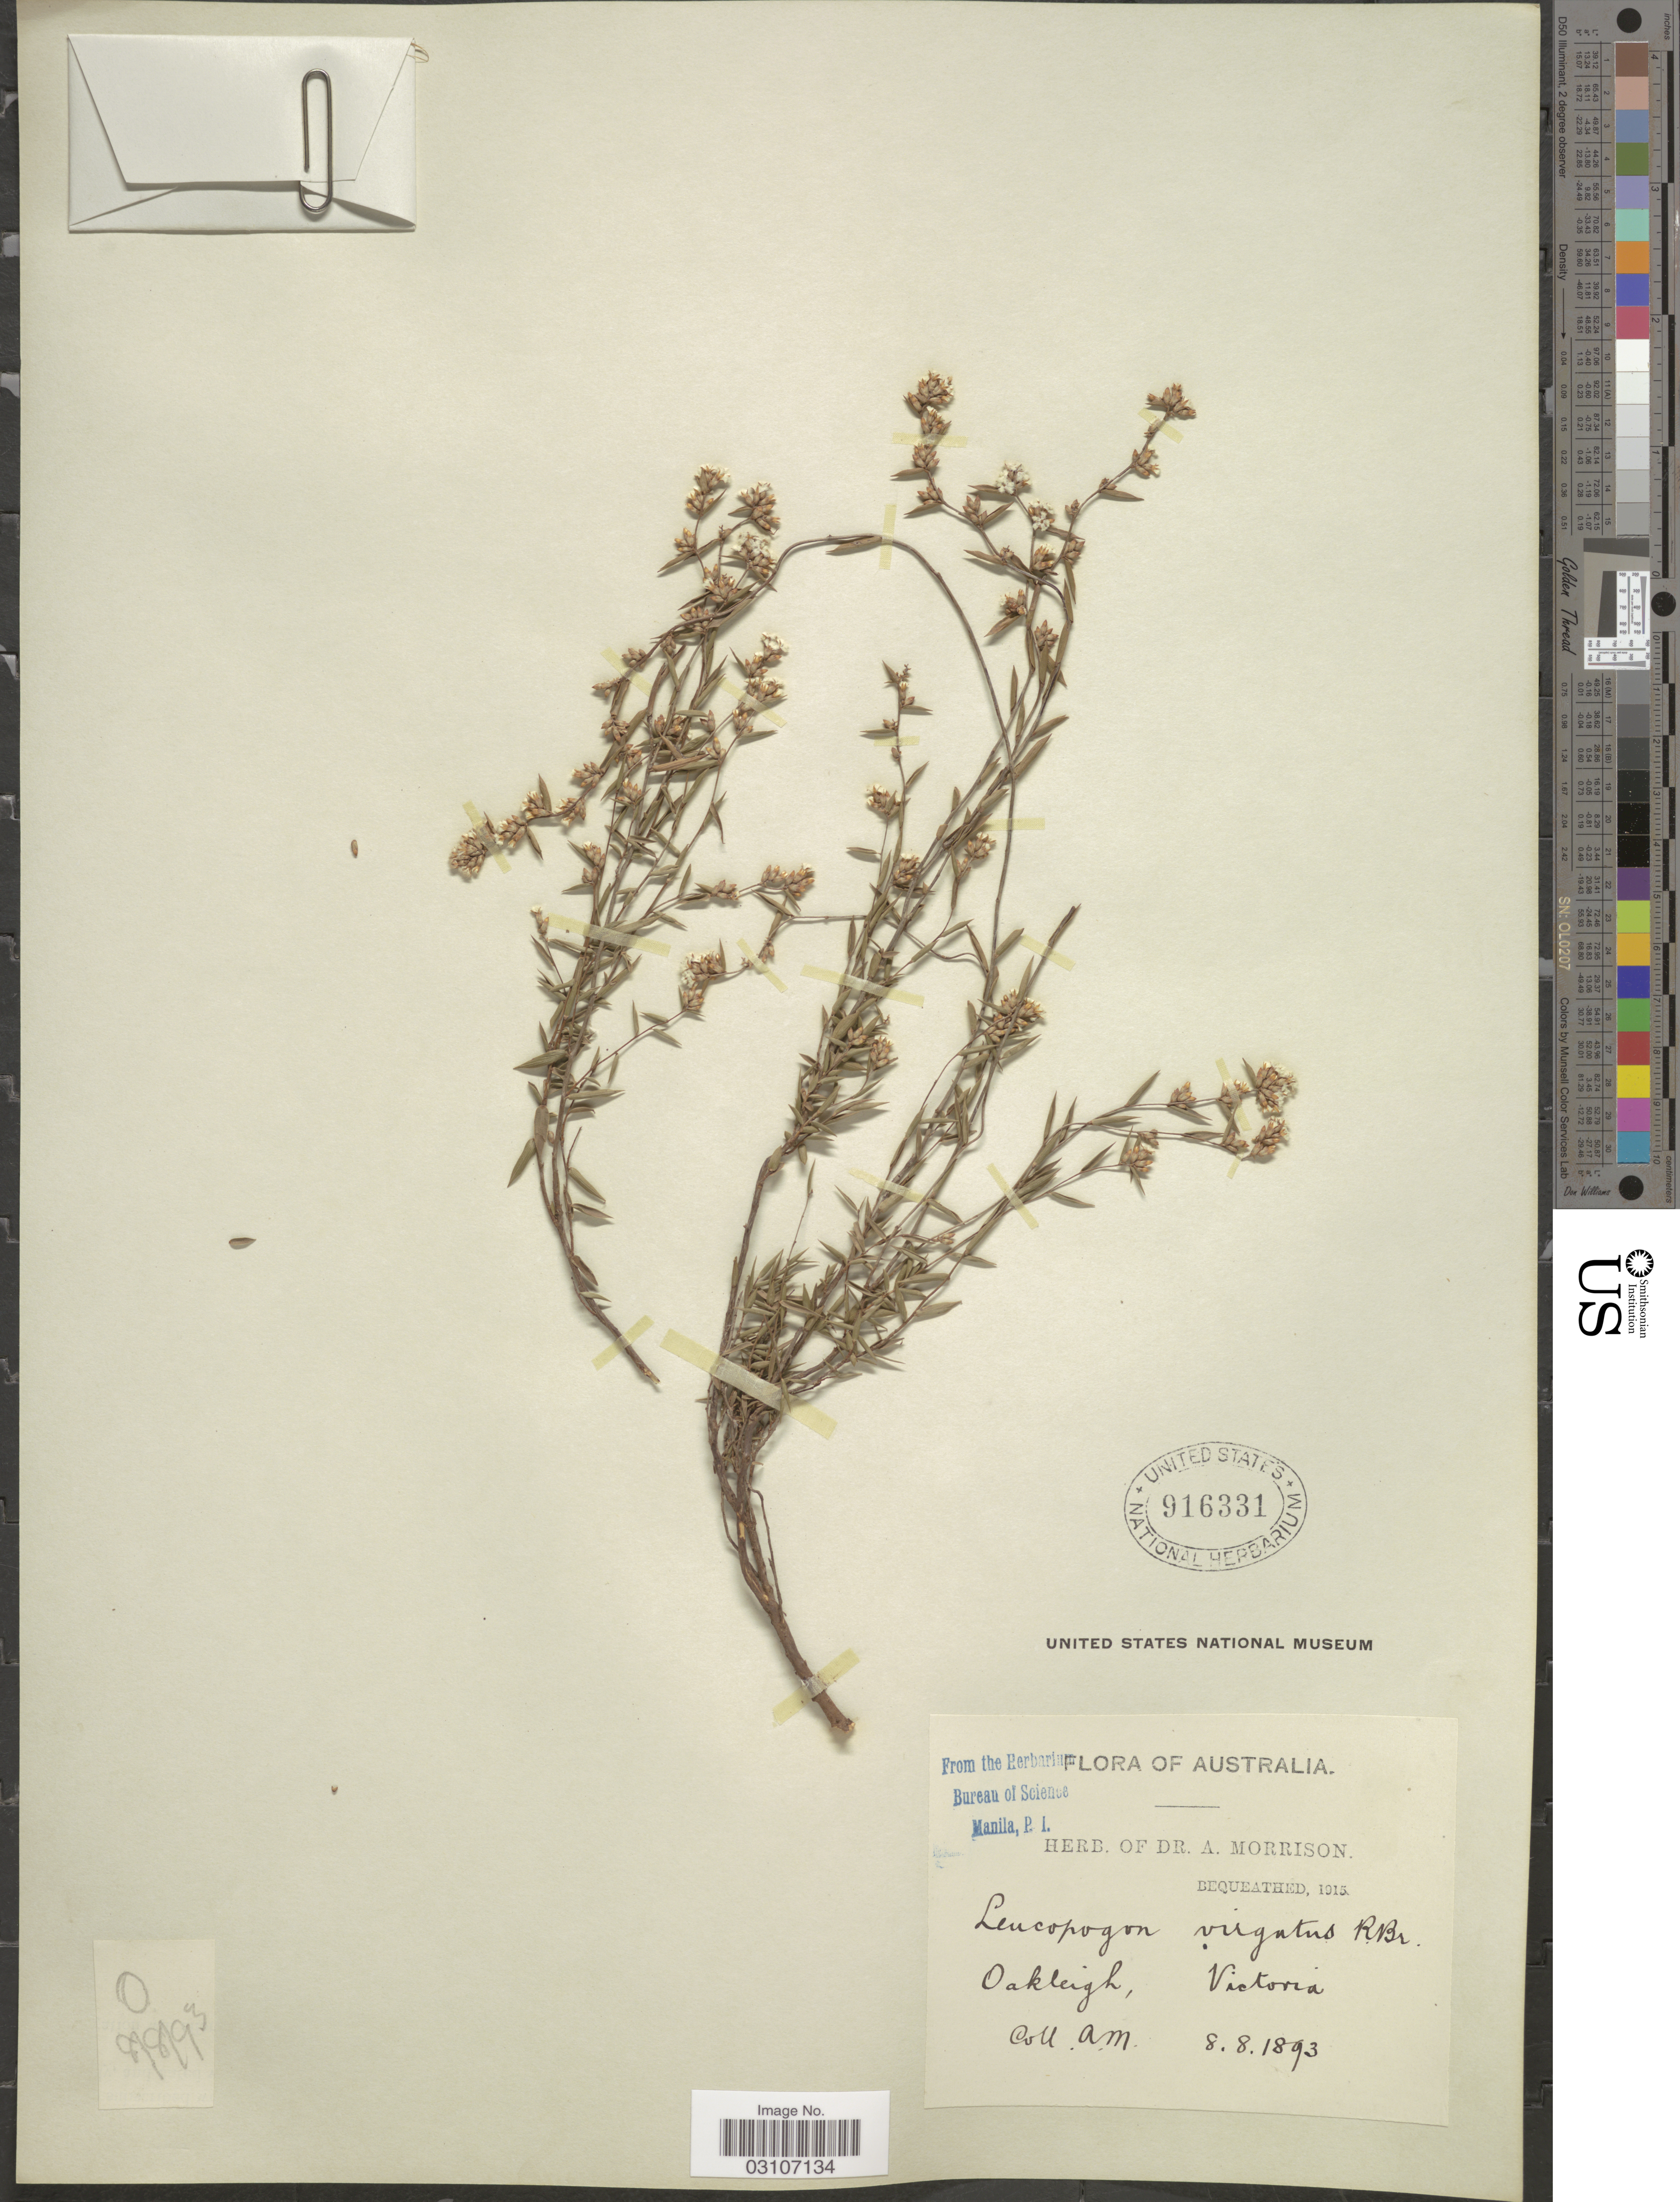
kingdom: Plantae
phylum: Tracheophyta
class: Magnoliopsida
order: Ericales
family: Ericaceae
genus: Leucopogon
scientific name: Leucopogon virgatus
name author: R. Br.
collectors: A. Morrison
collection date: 1893-08-08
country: Australia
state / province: Victoria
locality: Oakleigh, Victoria.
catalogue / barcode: US 916331